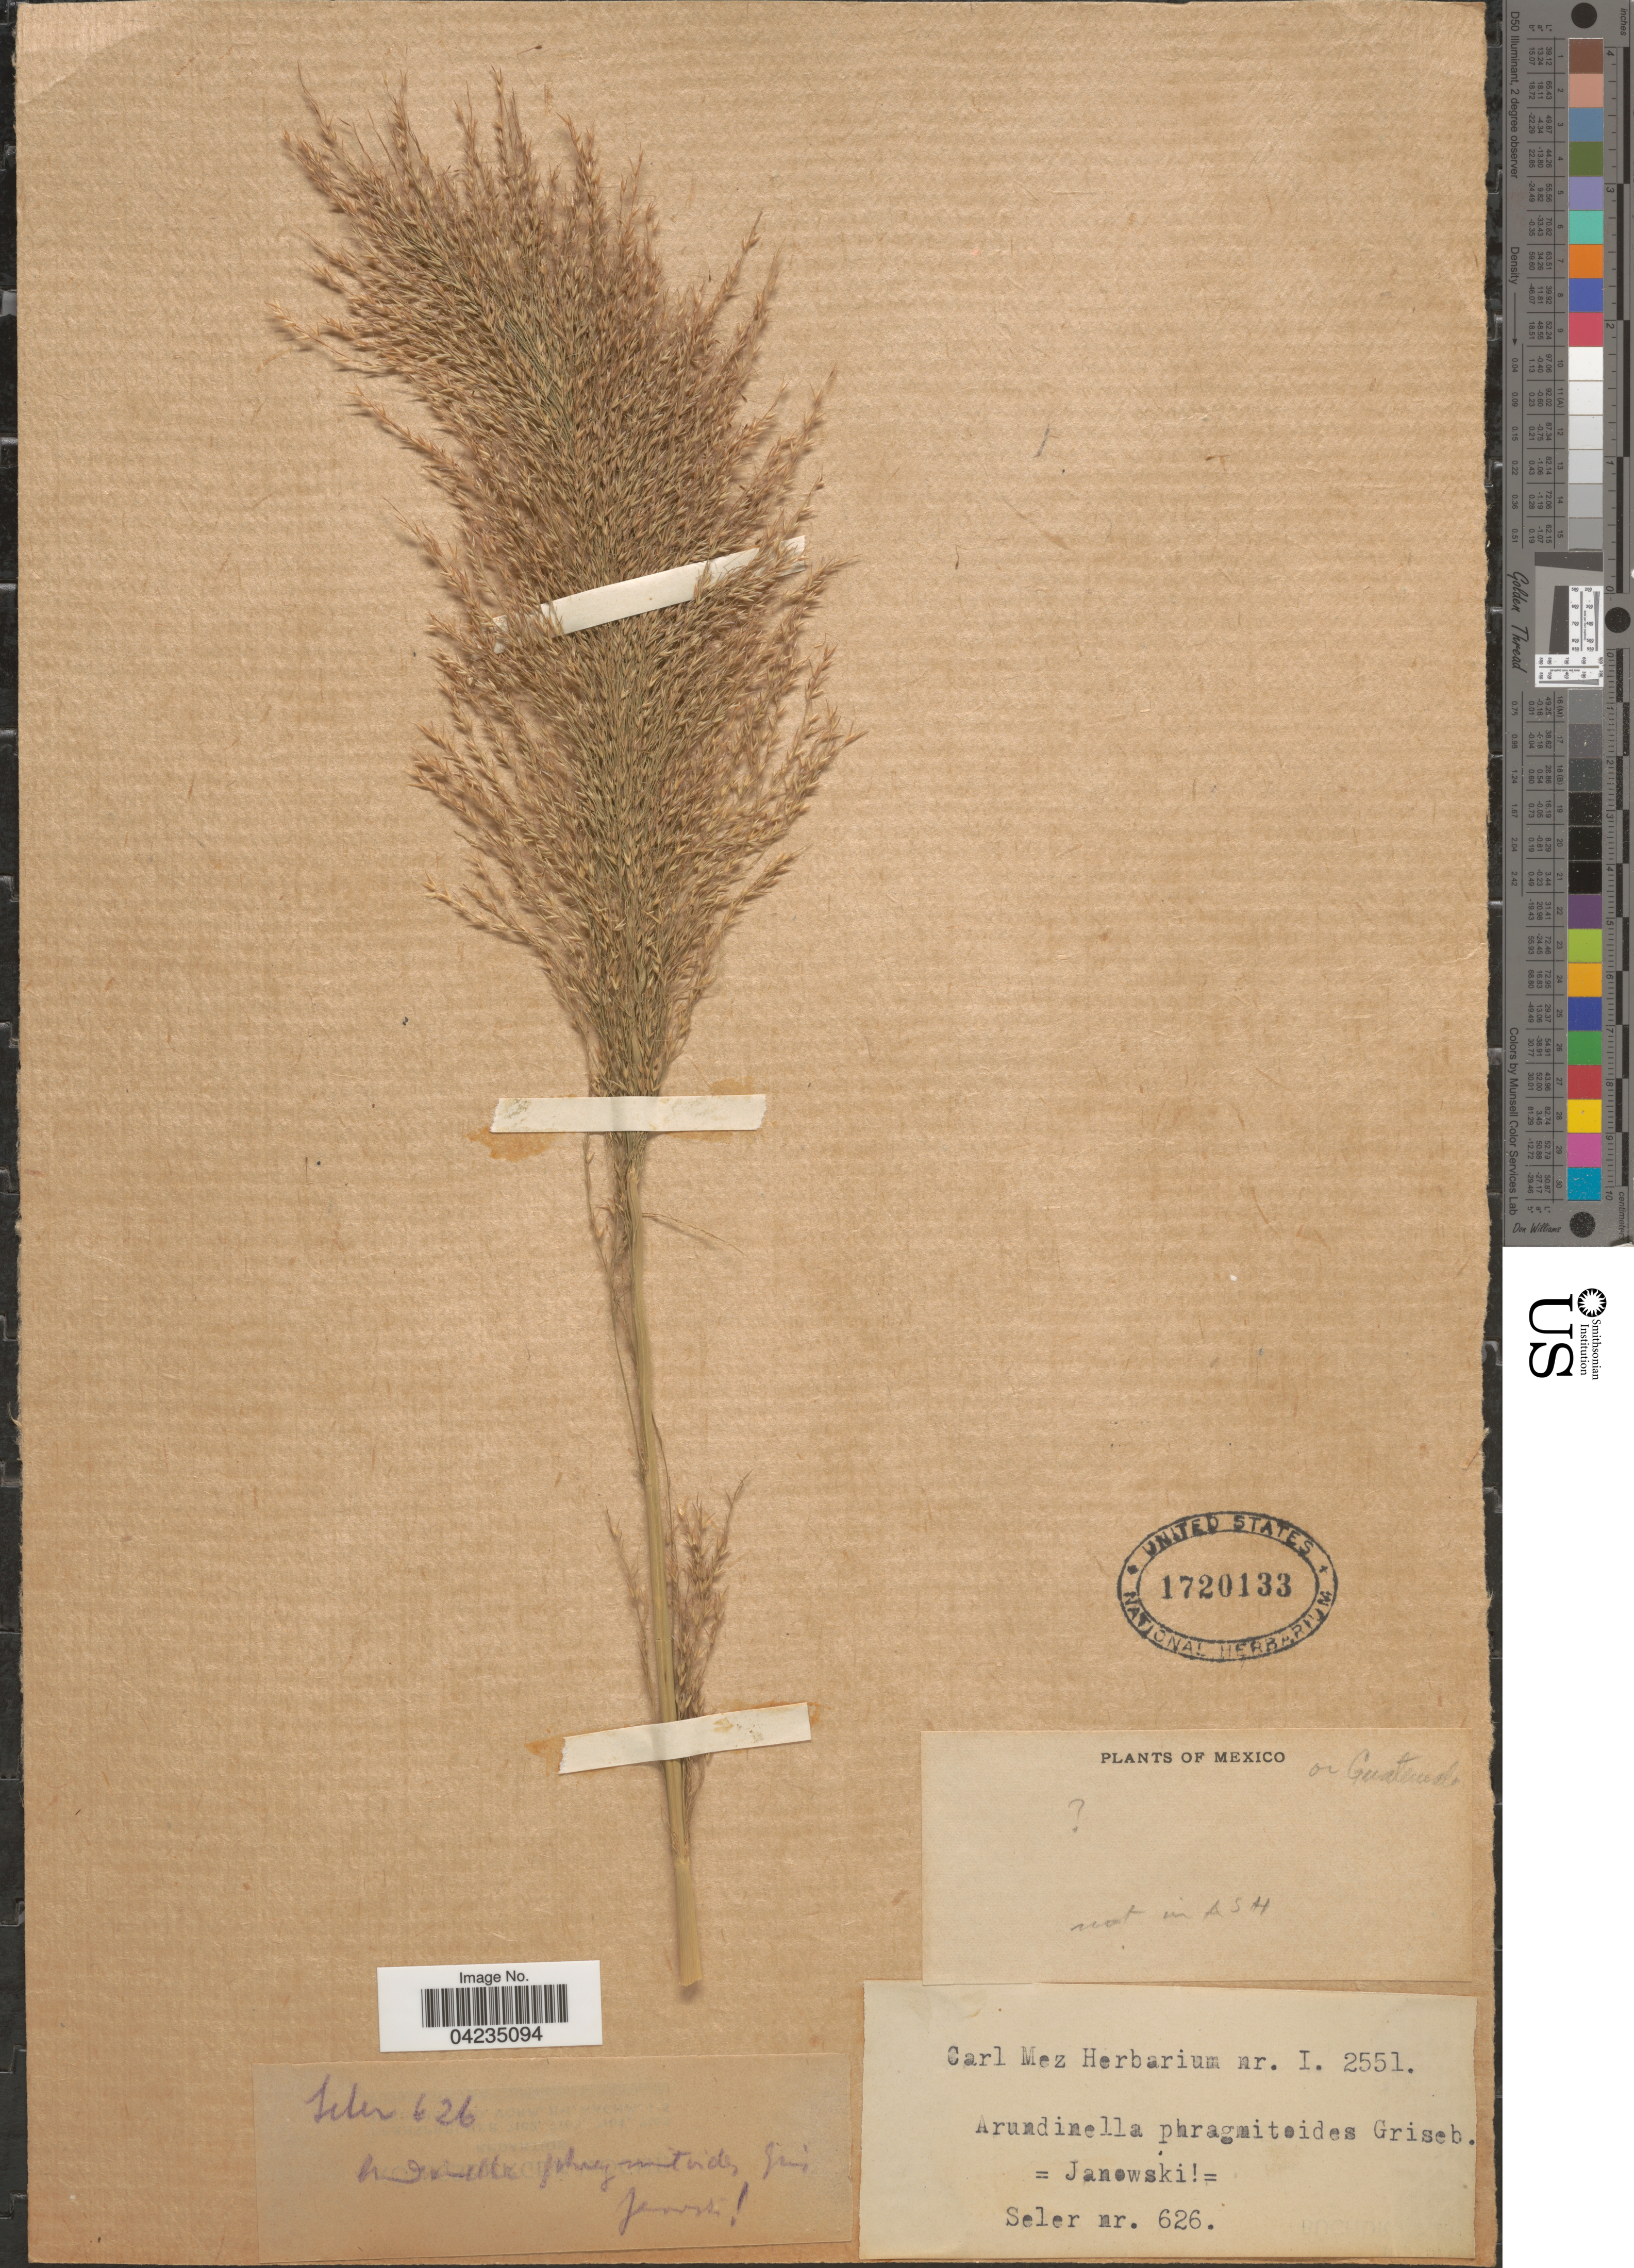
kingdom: Plantae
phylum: Tracheophyta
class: Liliopsida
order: Poales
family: Poaceae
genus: Arundinella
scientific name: Arundinella deppeana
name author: Nees ex Steud.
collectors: -. Seler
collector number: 626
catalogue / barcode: US 1720133